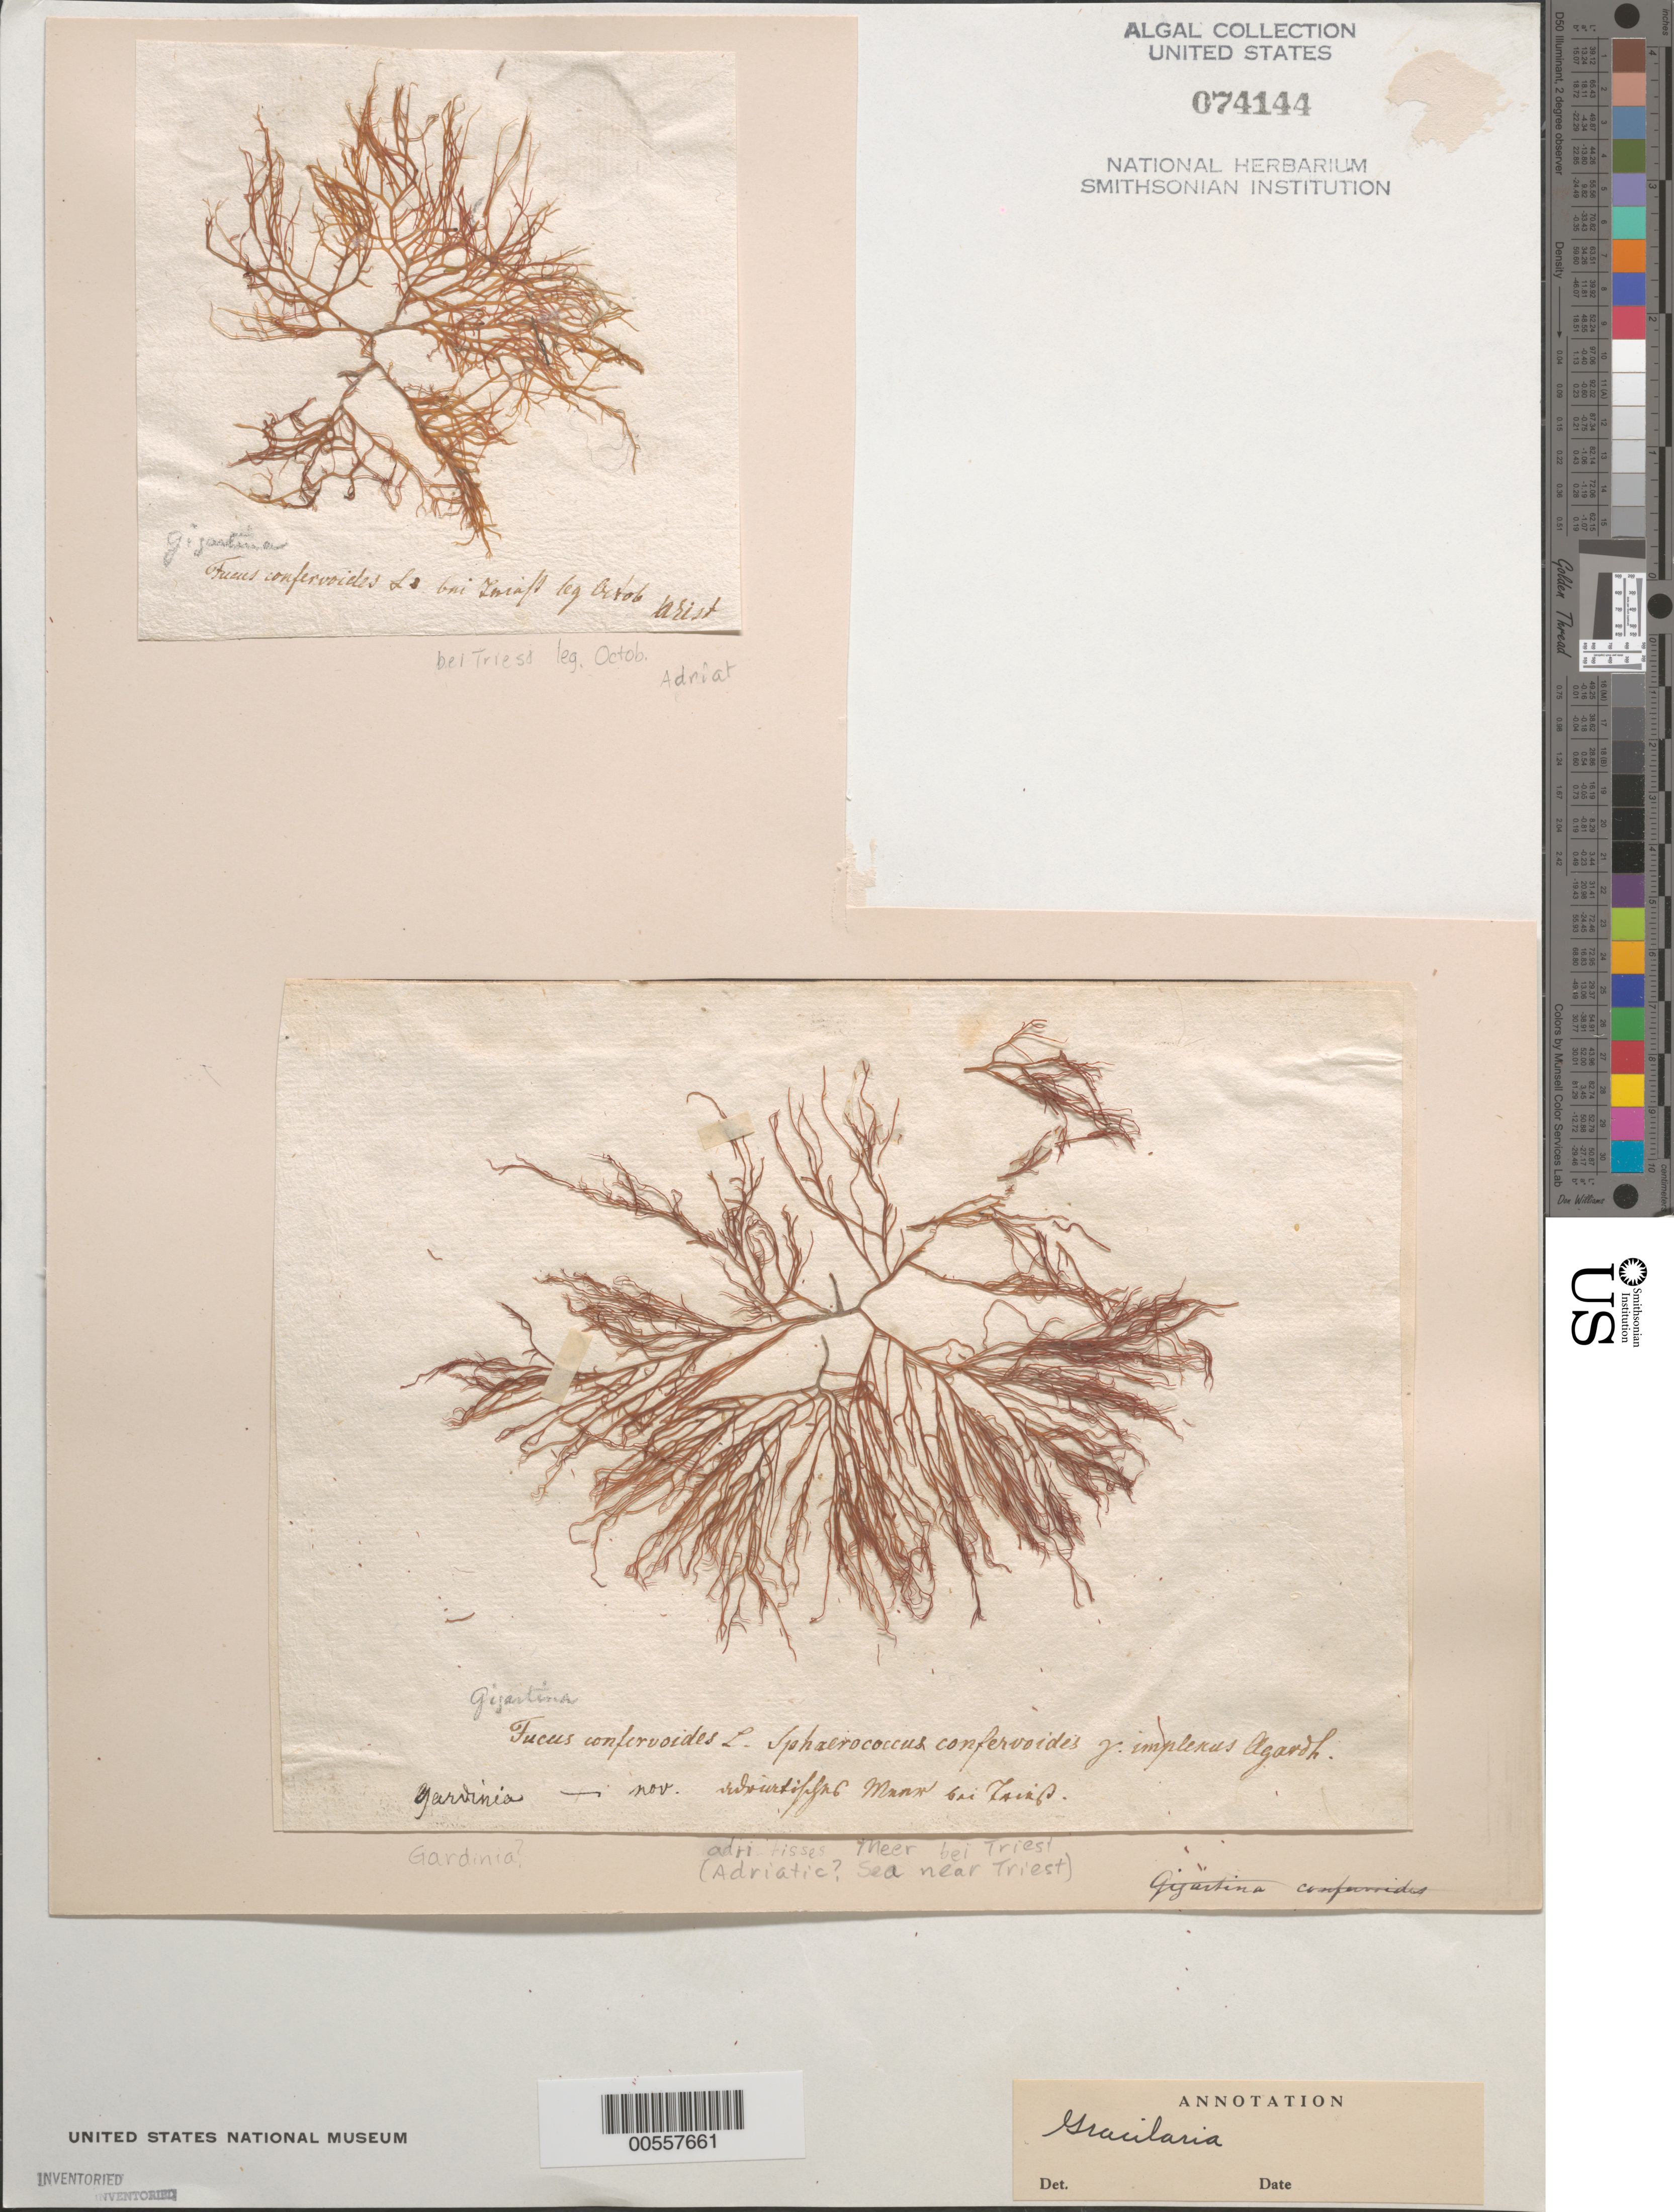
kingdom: Plantae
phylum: Rhodophyta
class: Florideophyceae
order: Gracilariales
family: Gracilariaceae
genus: Gracilaria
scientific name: Gracilaria sp.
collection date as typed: Oct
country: Italy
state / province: Friuli-Venezia Giulia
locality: Adriatic sea, near Trieste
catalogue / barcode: US 74144